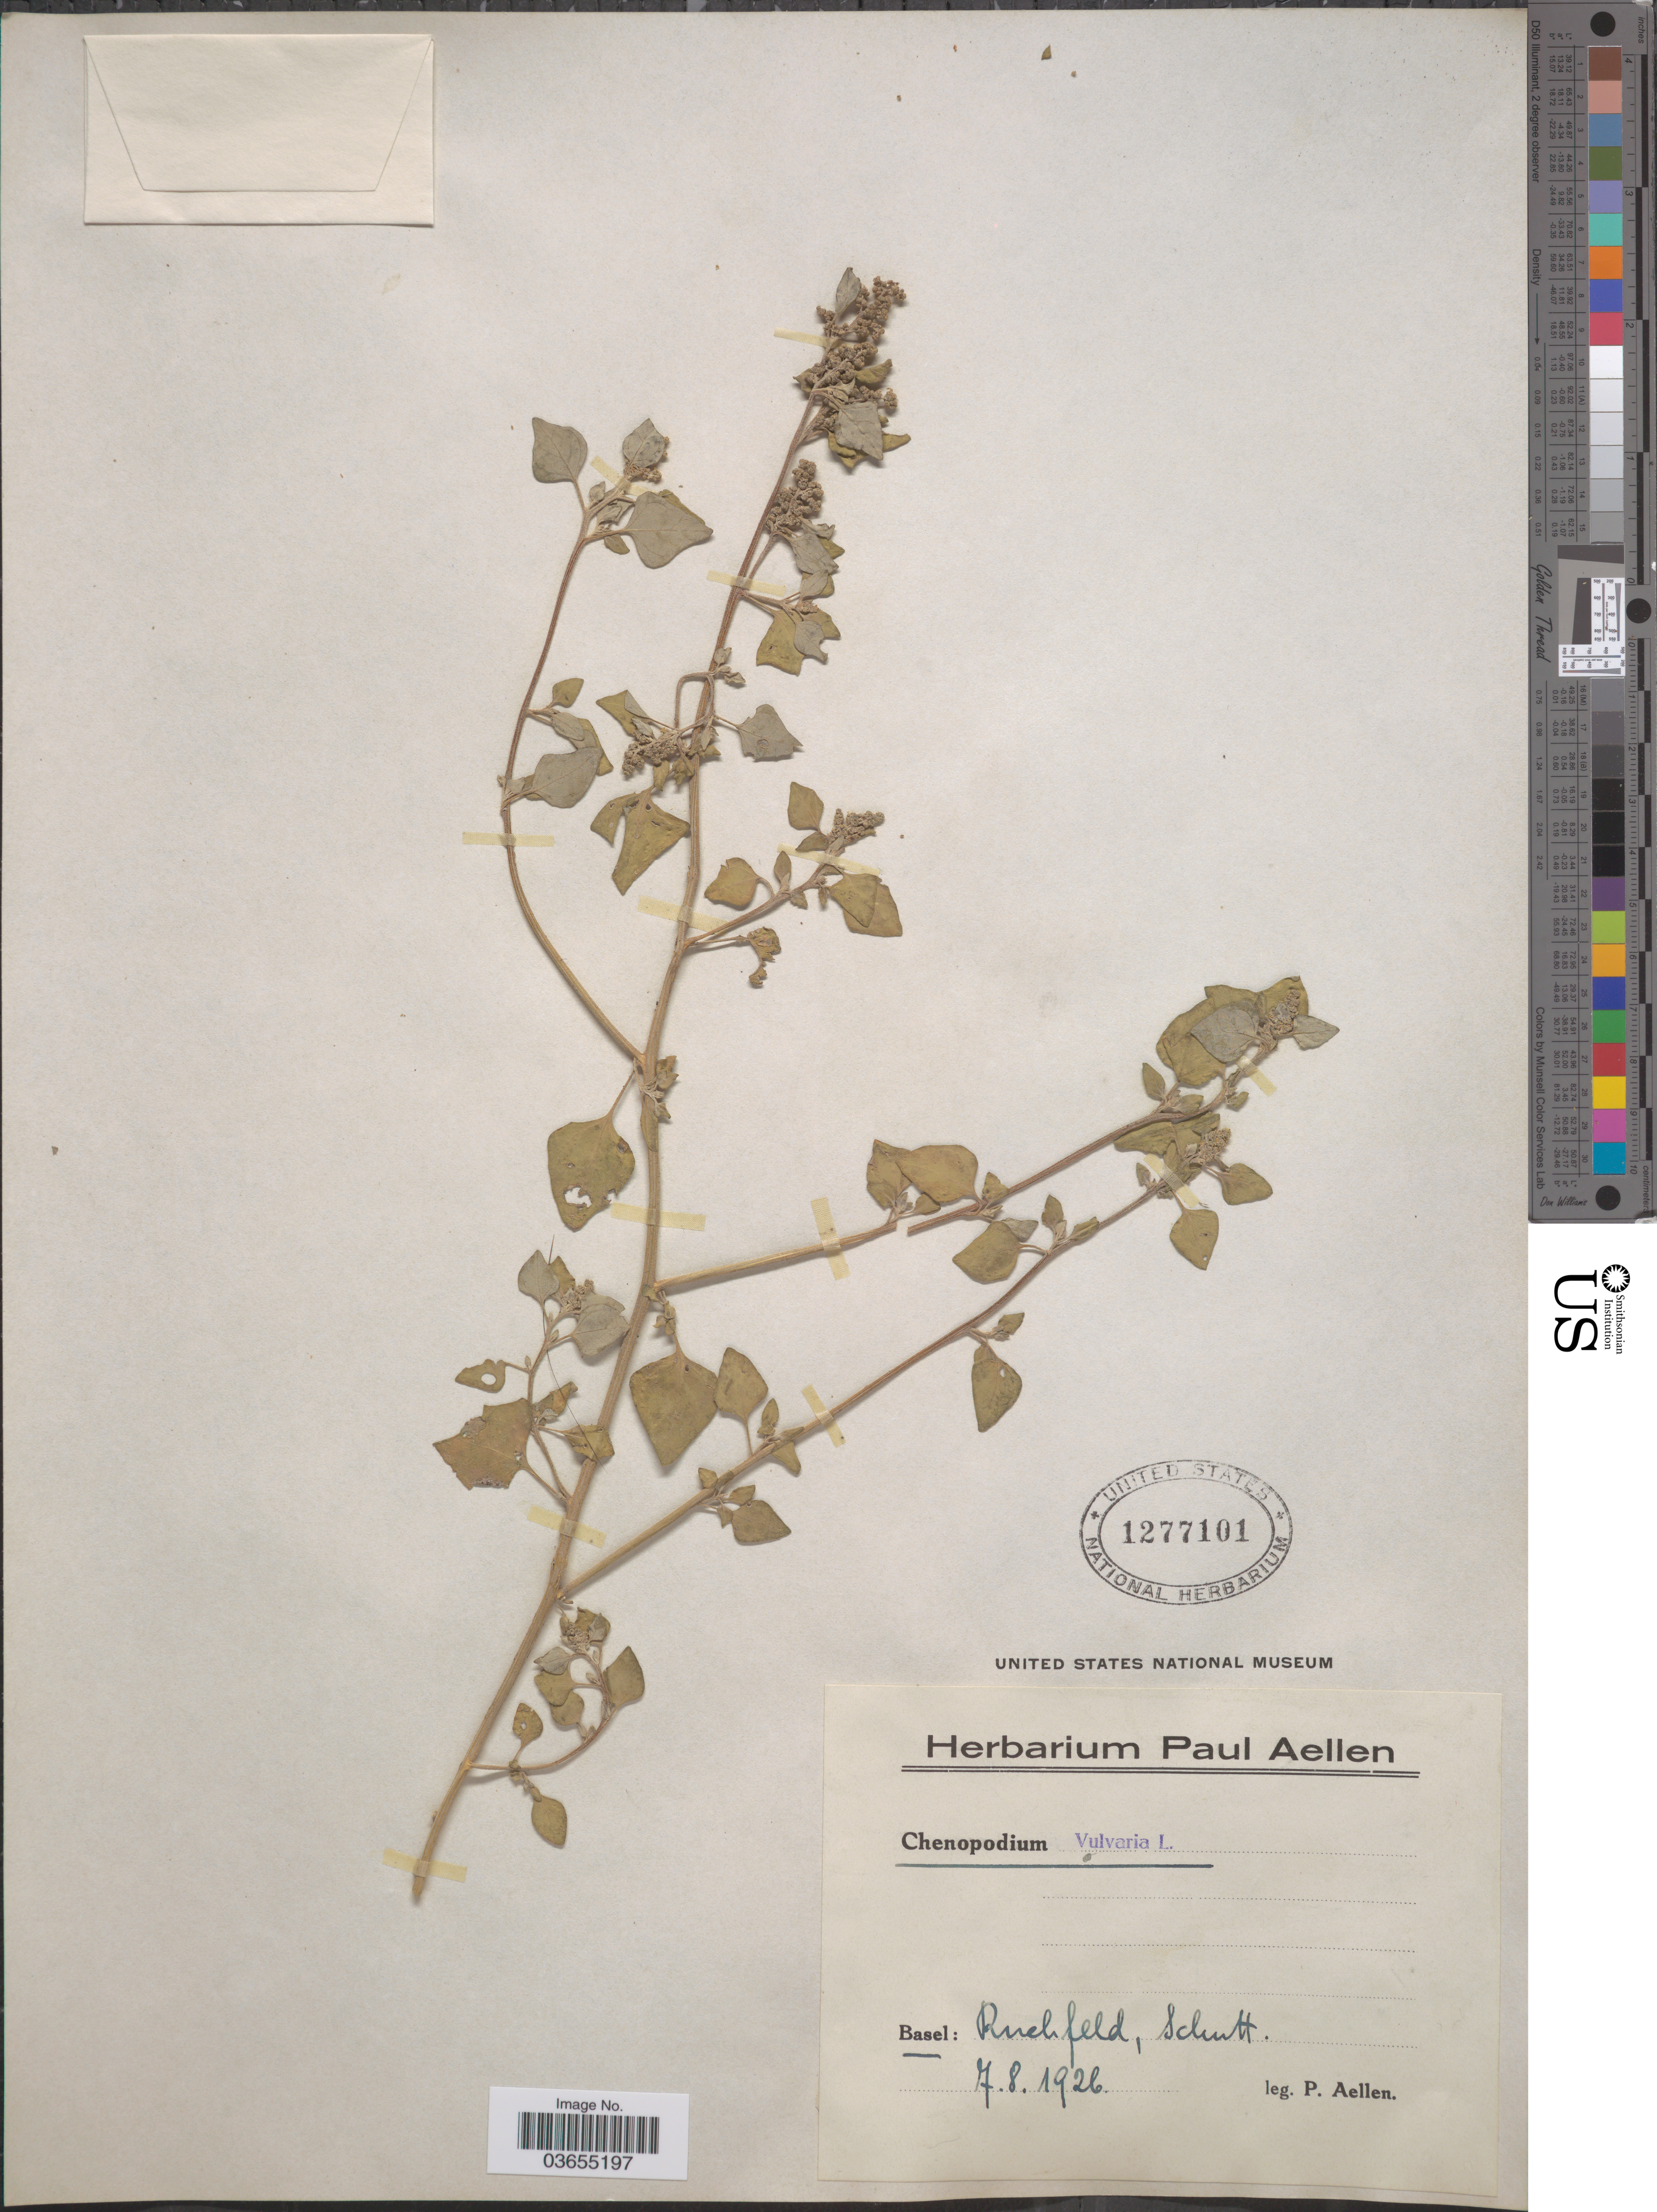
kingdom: Plantae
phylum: Tracheophyta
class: Magnoliopsida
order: Caryophyllales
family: Amaranthaceae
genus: Chenopodium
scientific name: Chenopodium vulvaria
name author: L.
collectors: P. Aellen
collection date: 1926-08-07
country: Switzerland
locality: Basel: Ruchfeld, Schutt.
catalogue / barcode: US 1277101